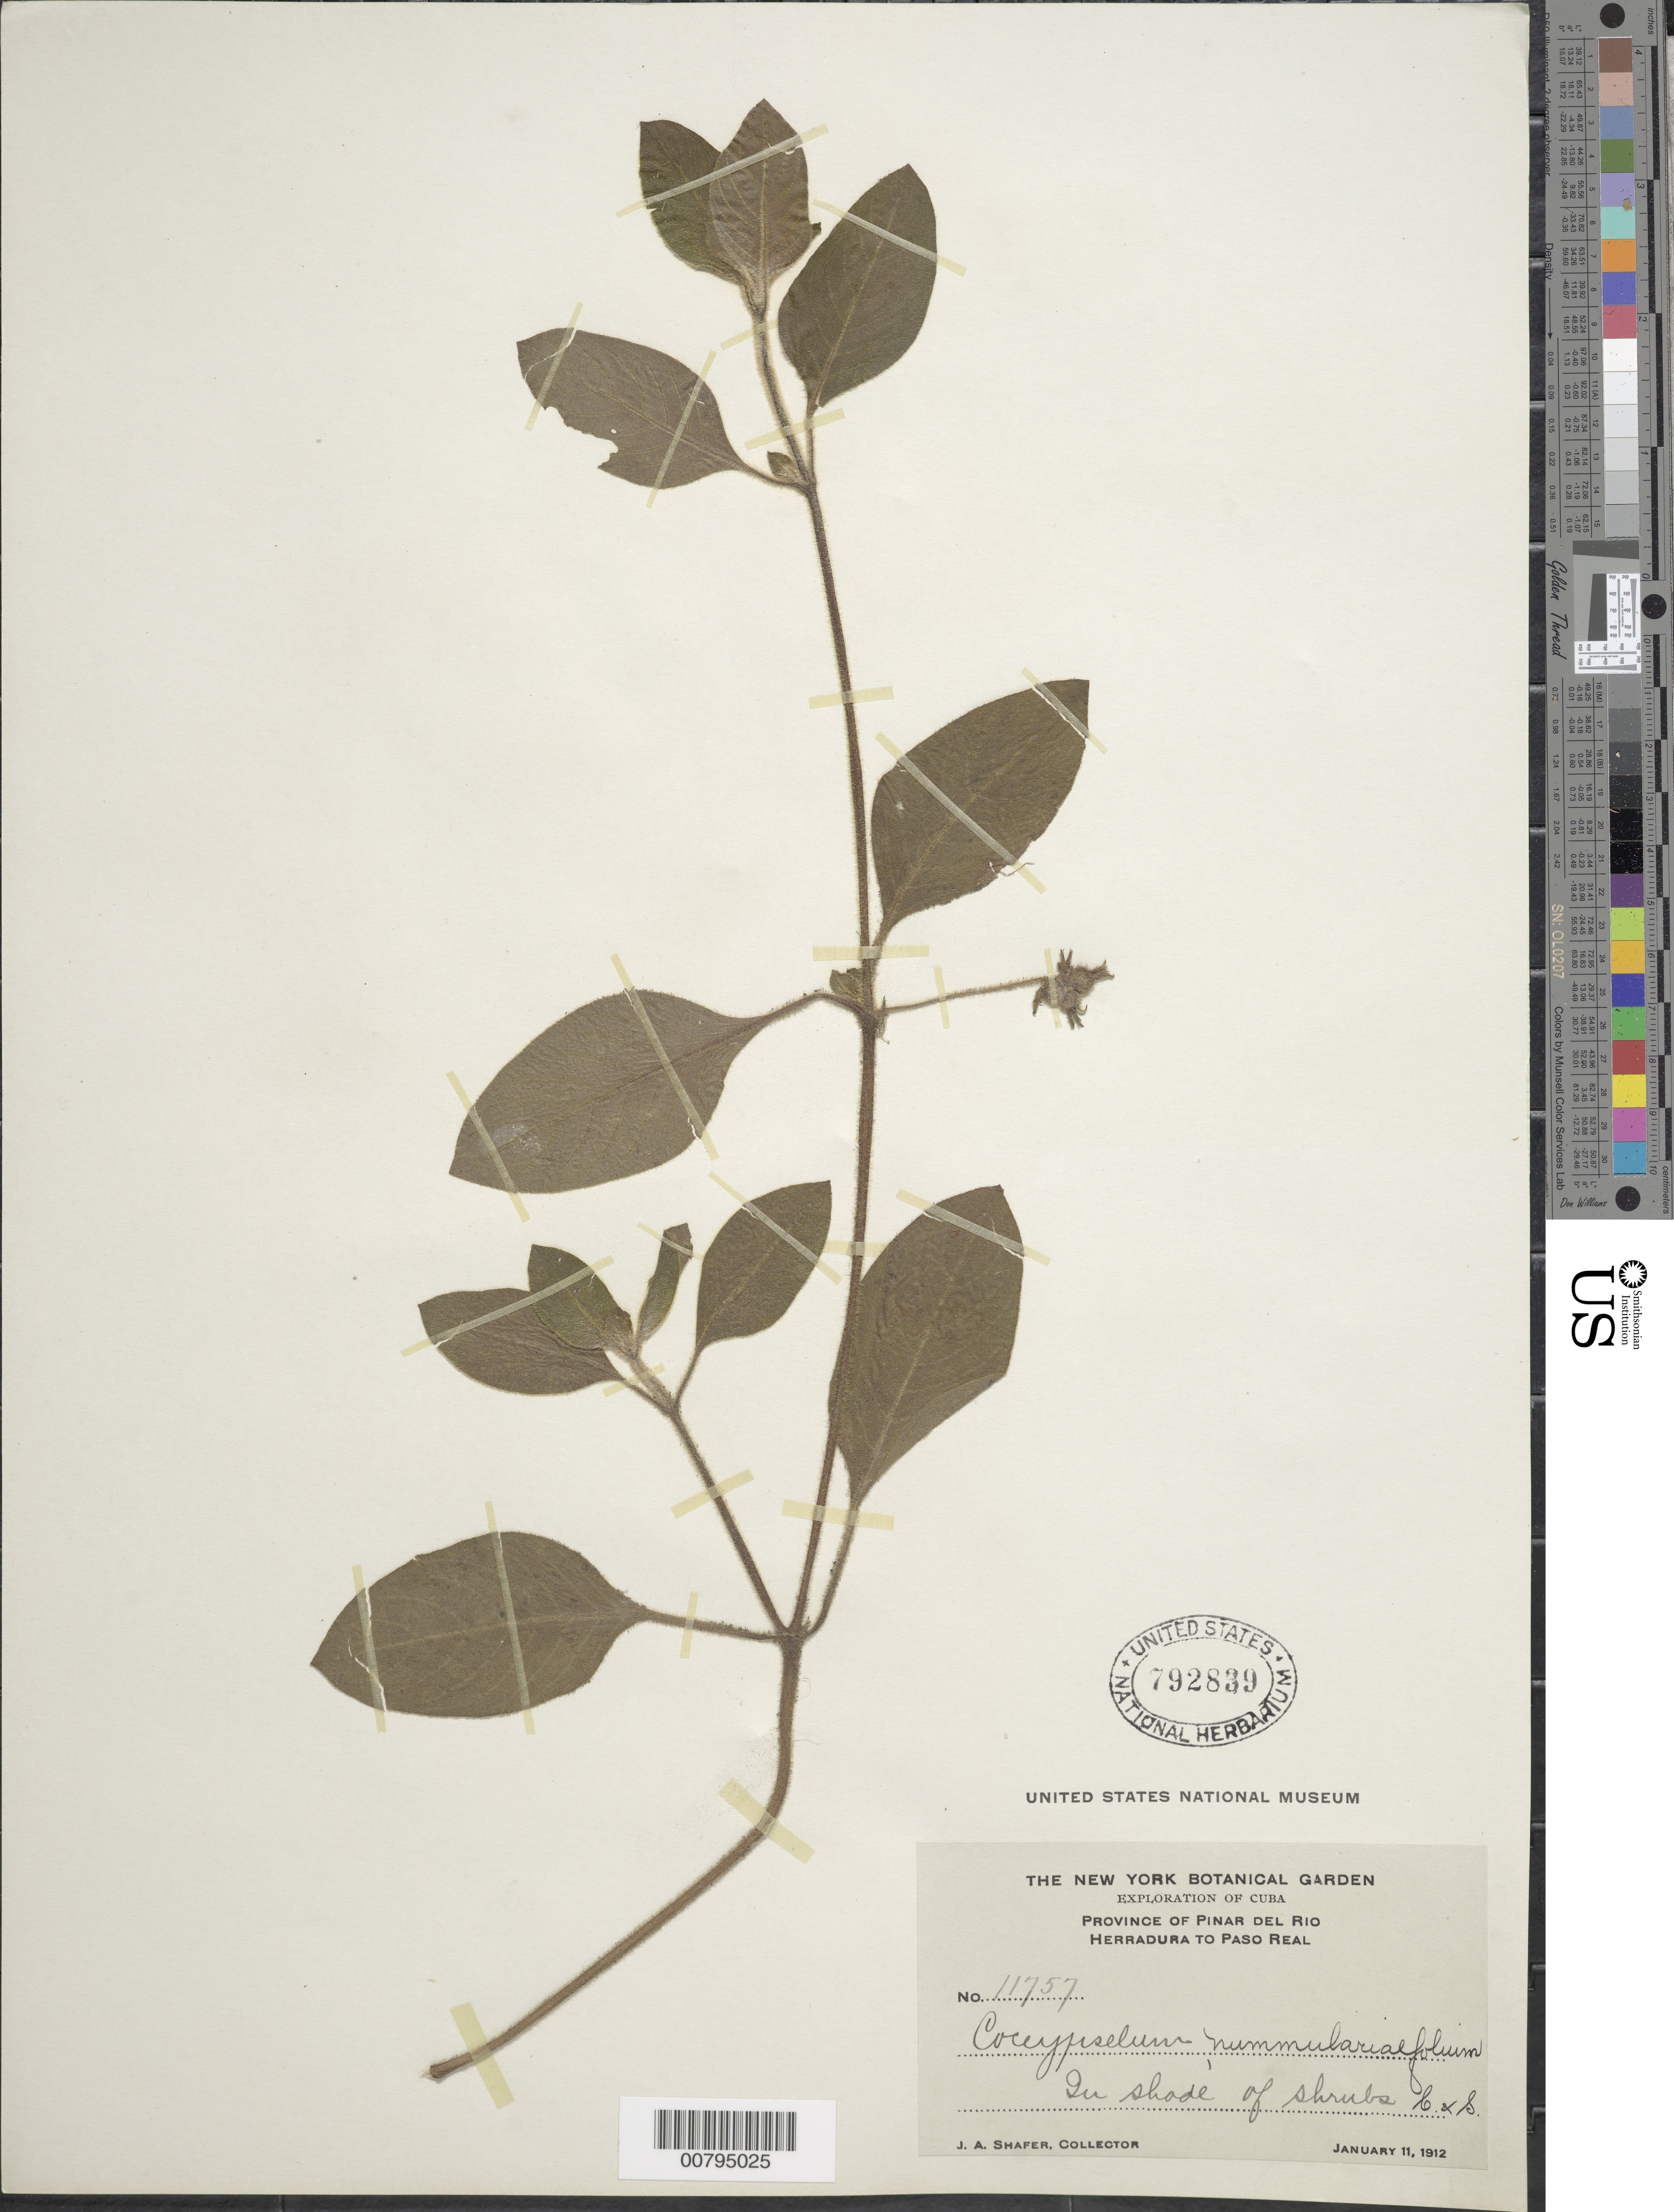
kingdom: Plantae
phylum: Tracheophyta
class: Magnoliopsida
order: Gentianales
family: Rubiaceae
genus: Coccocypselum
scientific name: Coccocypselum cordifolium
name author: Nees & Mart.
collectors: J. A. Shafer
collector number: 11757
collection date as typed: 11 Jan 1912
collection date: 1912-01-11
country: Cuba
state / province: Pinar del Río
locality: Herradura to Paso Real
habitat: In shade of shrubs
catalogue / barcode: US 792839